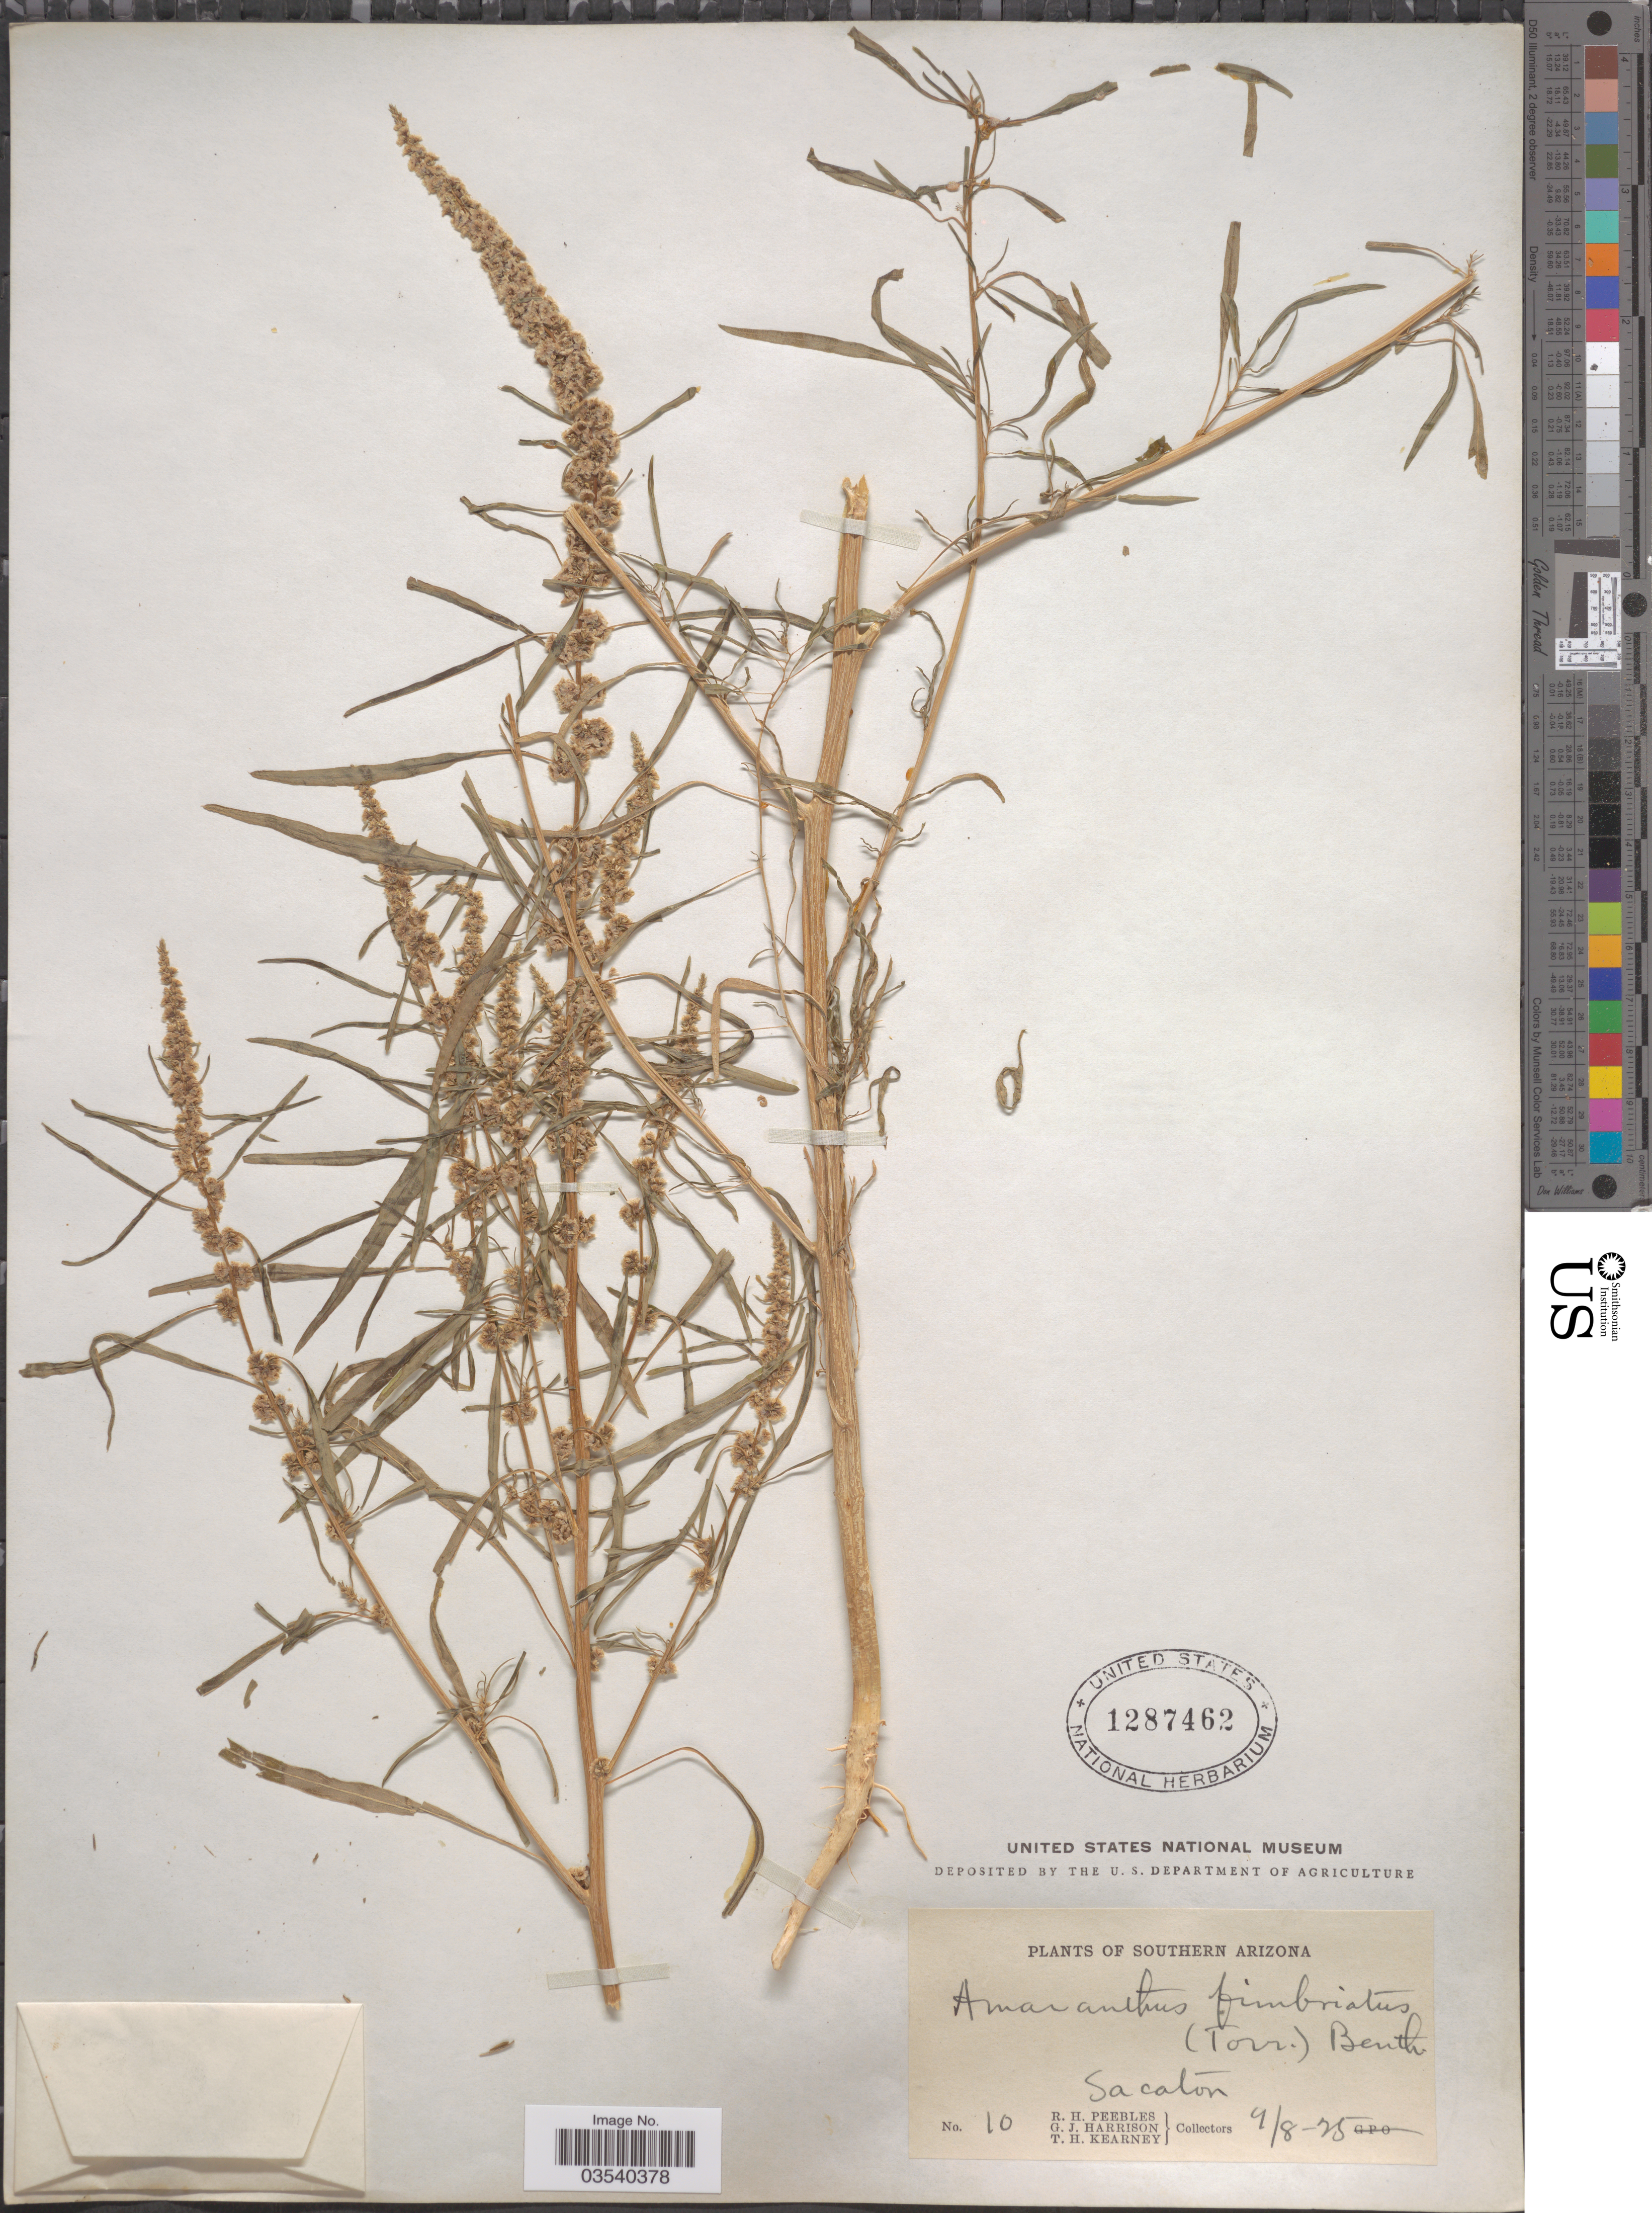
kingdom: Plantae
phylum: Tracheophyta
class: Magnoliopsida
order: Caryophyllales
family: Amaranthaceae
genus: Amaranthus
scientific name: Amaranthus fimbriatus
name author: (Torr.) Benth. ex S. Watson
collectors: R. H. Peebles, G. J. Harrison & T. H. Kearney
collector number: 10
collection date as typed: Transcribed d/m/y: 8/9/25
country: United States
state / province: Arizona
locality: Southern Arizona. Sacaton.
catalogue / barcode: US 1287462